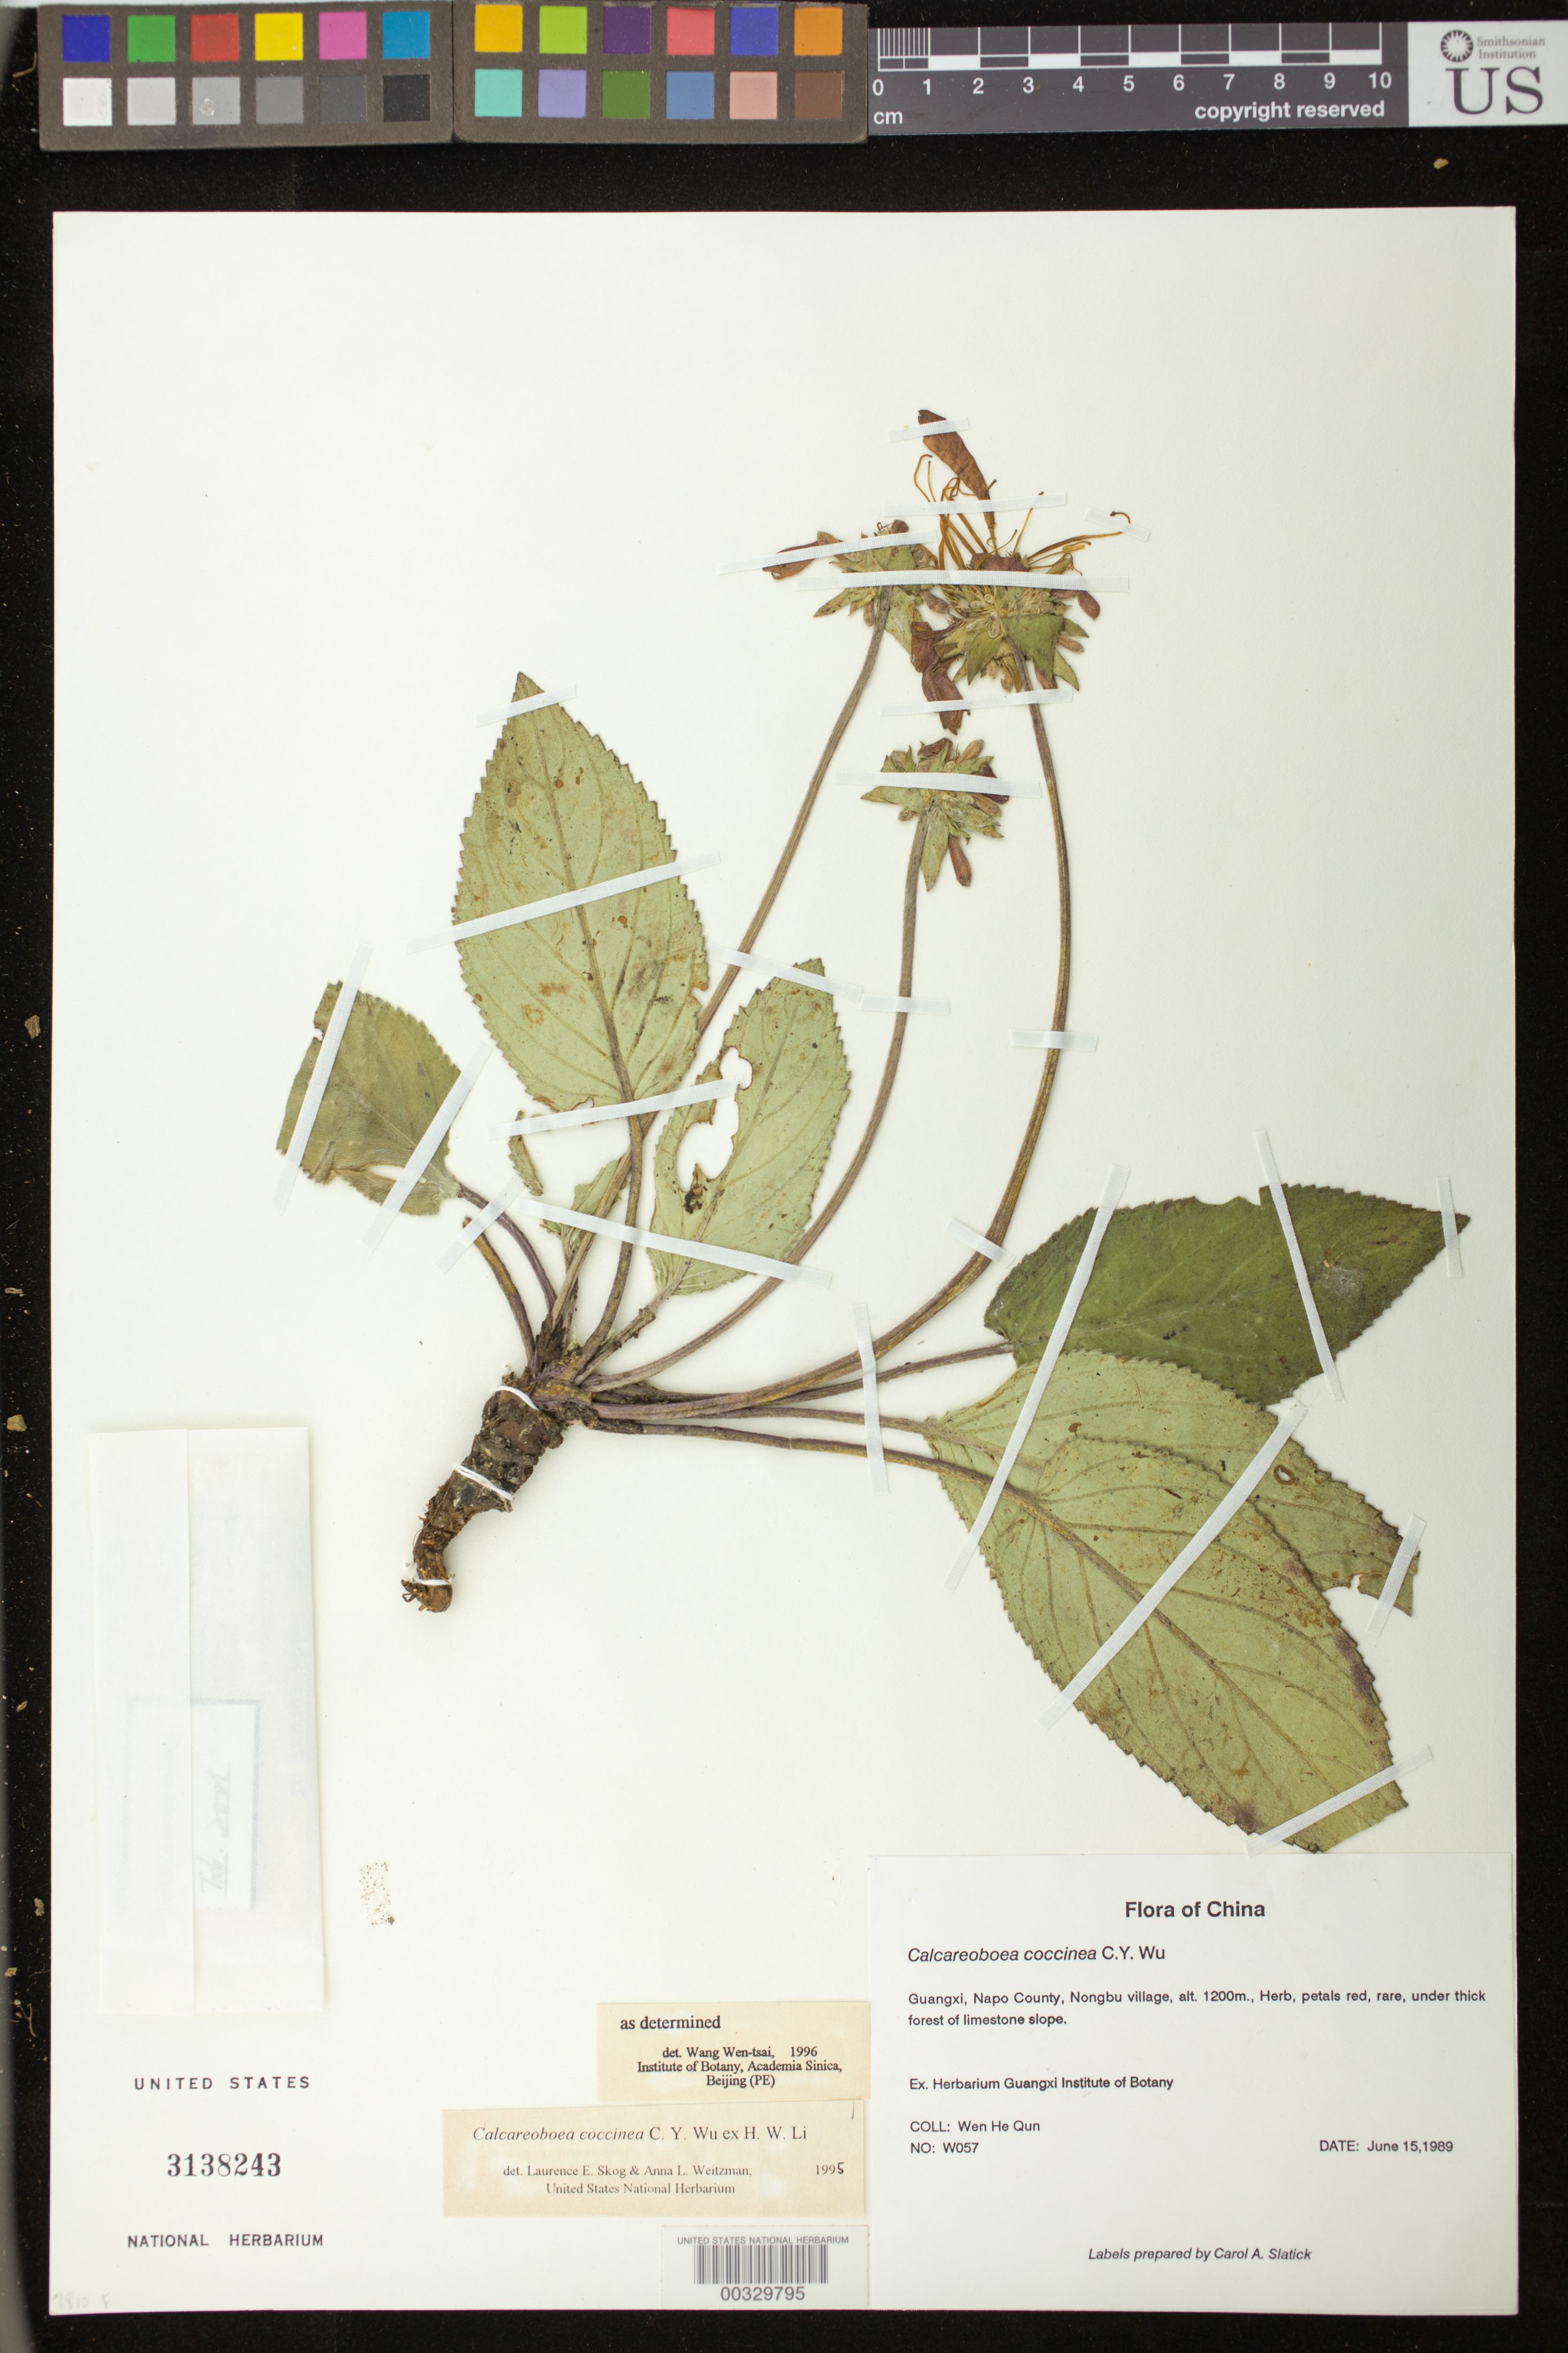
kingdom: Plantae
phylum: Tracheophyta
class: Magnoliopsida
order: Lamiales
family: Gesneriaceae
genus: Calcareoboea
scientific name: Calcareoboea coccinea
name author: C.Y. Wu ex H.W. Li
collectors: H. Wen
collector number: W057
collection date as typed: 15 Jun 1989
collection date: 1989-06-15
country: China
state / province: Guangxi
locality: Guangxi, napo county, nongbu village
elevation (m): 1200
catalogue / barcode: US 3138243